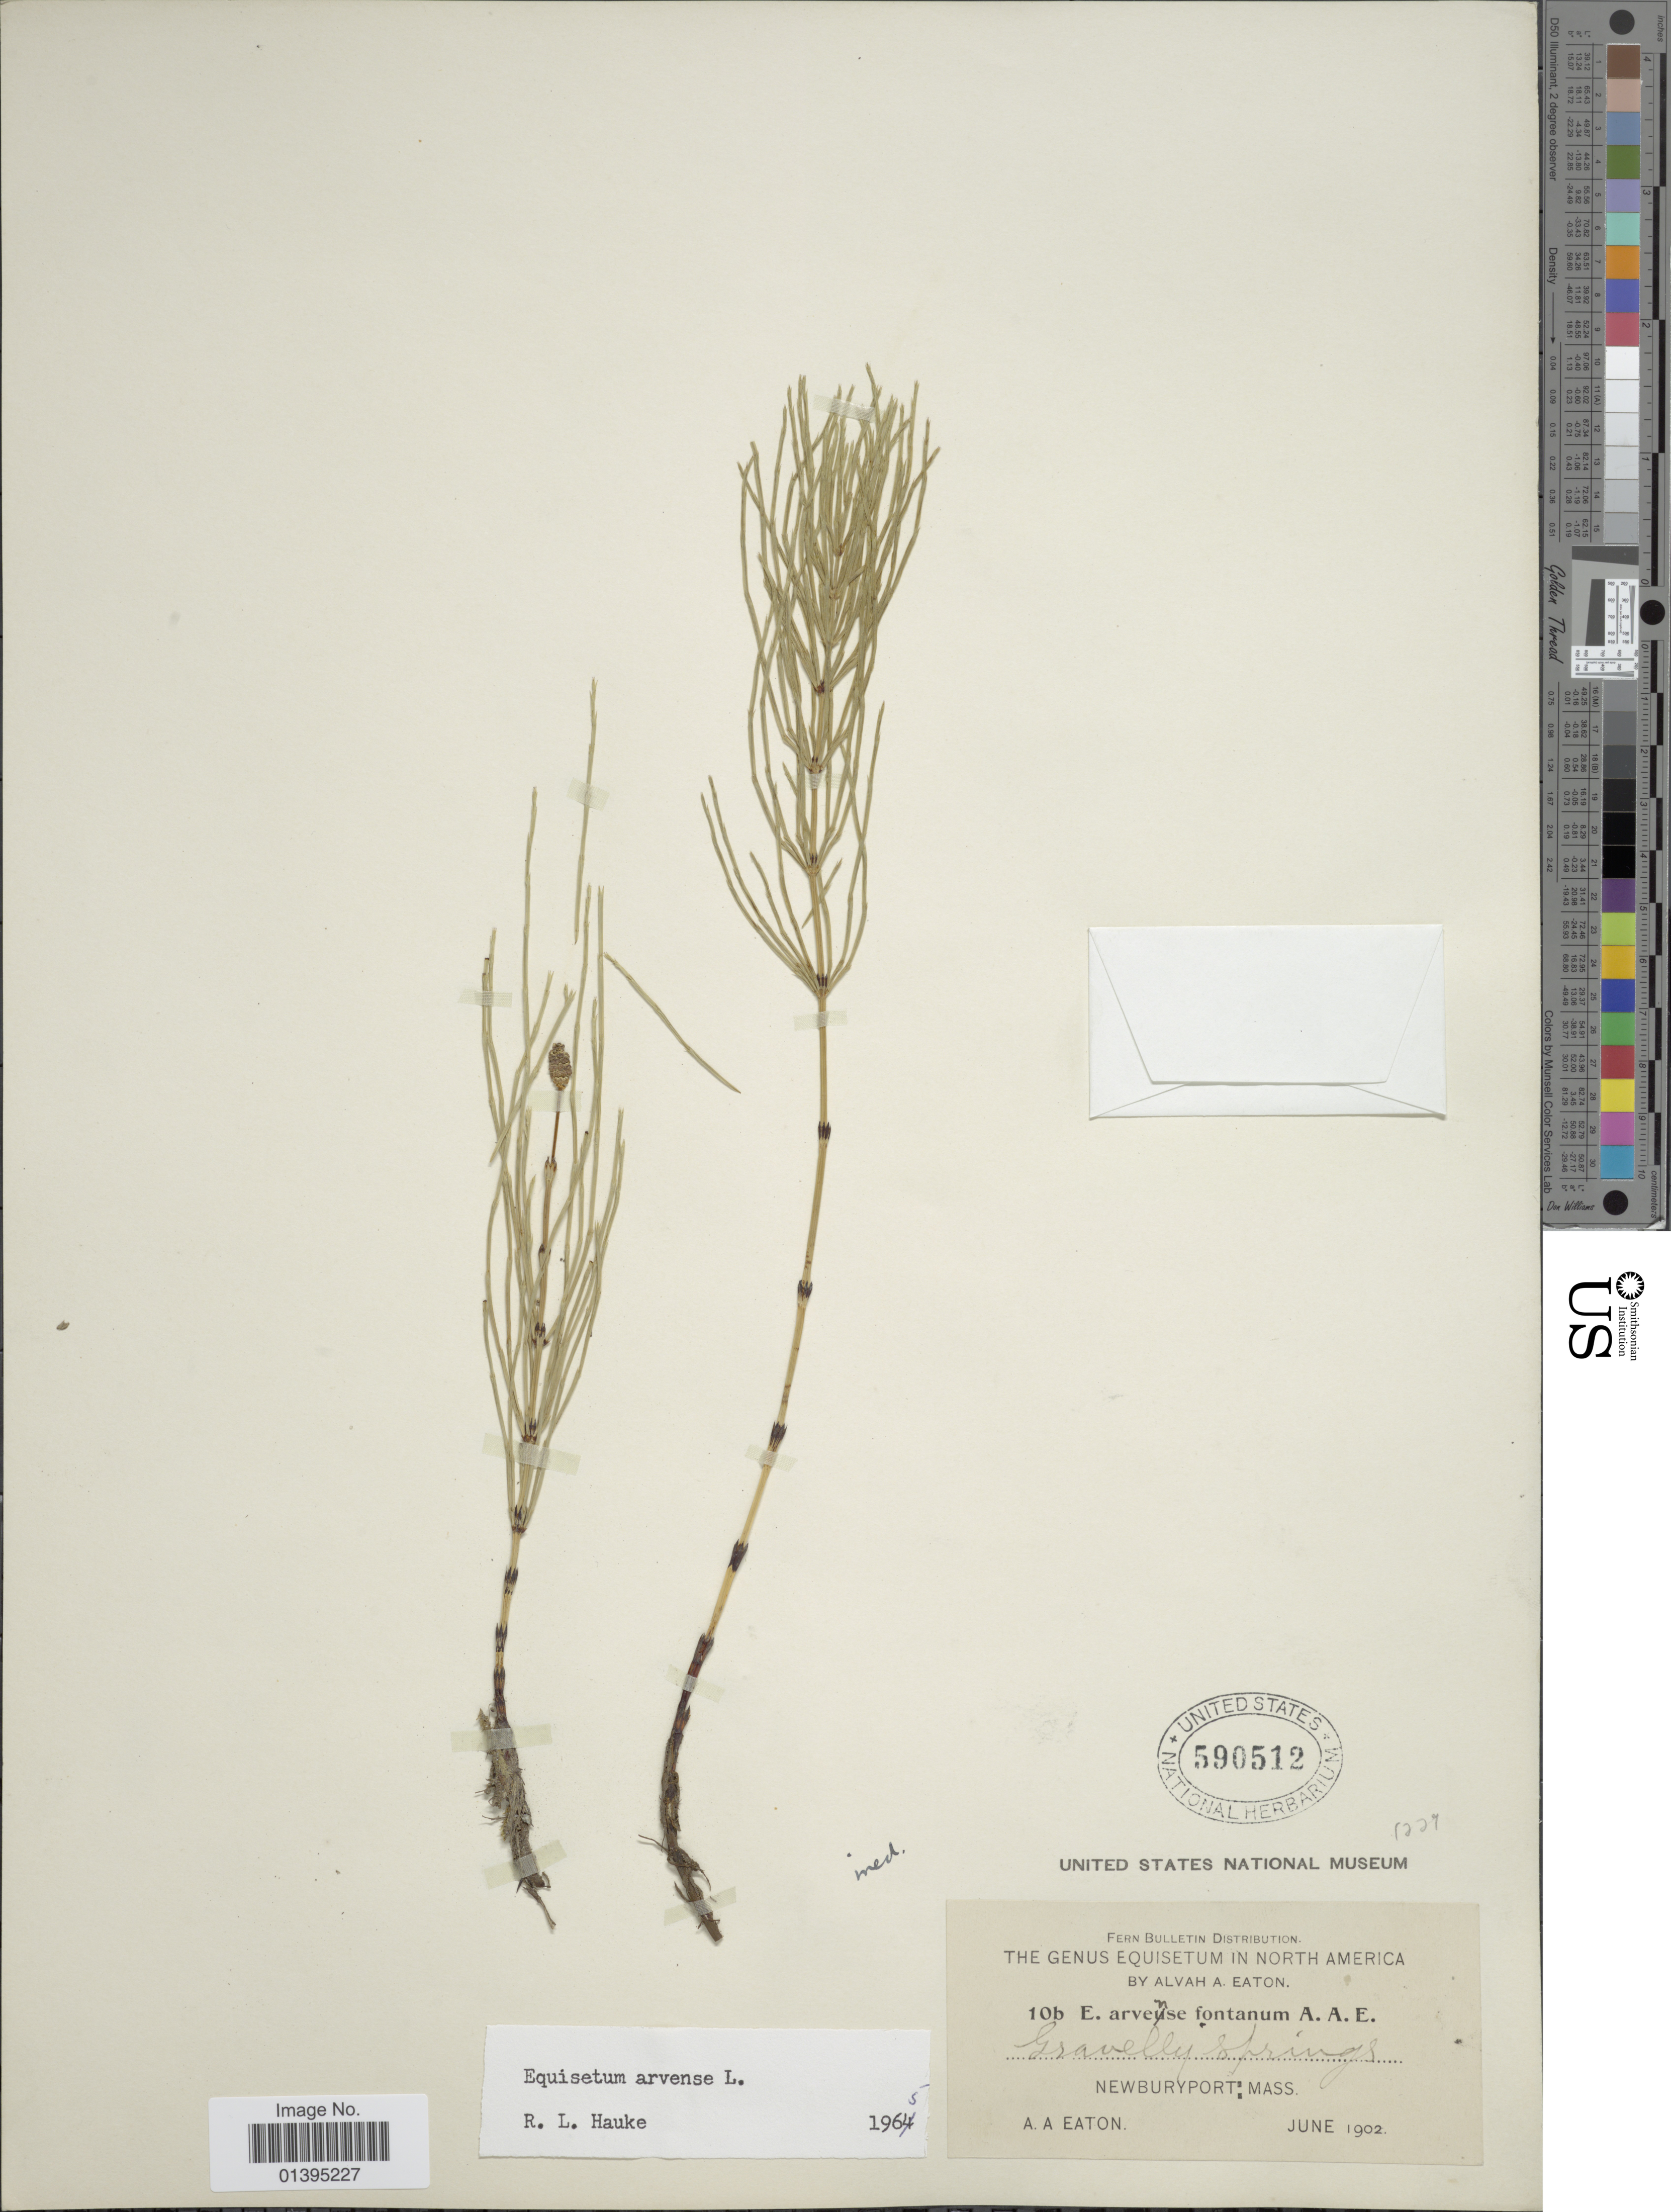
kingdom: Plantae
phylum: Tracheophyta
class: Polypodiopsida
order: Equisetales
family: Equisetaceae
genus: Equisetum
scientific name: Equisetum arvense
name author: L.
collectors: A. A. Eaton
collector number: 10b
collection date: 1902-06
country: United States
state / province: Massachusetts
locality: Newburyport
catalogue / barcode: US 590512